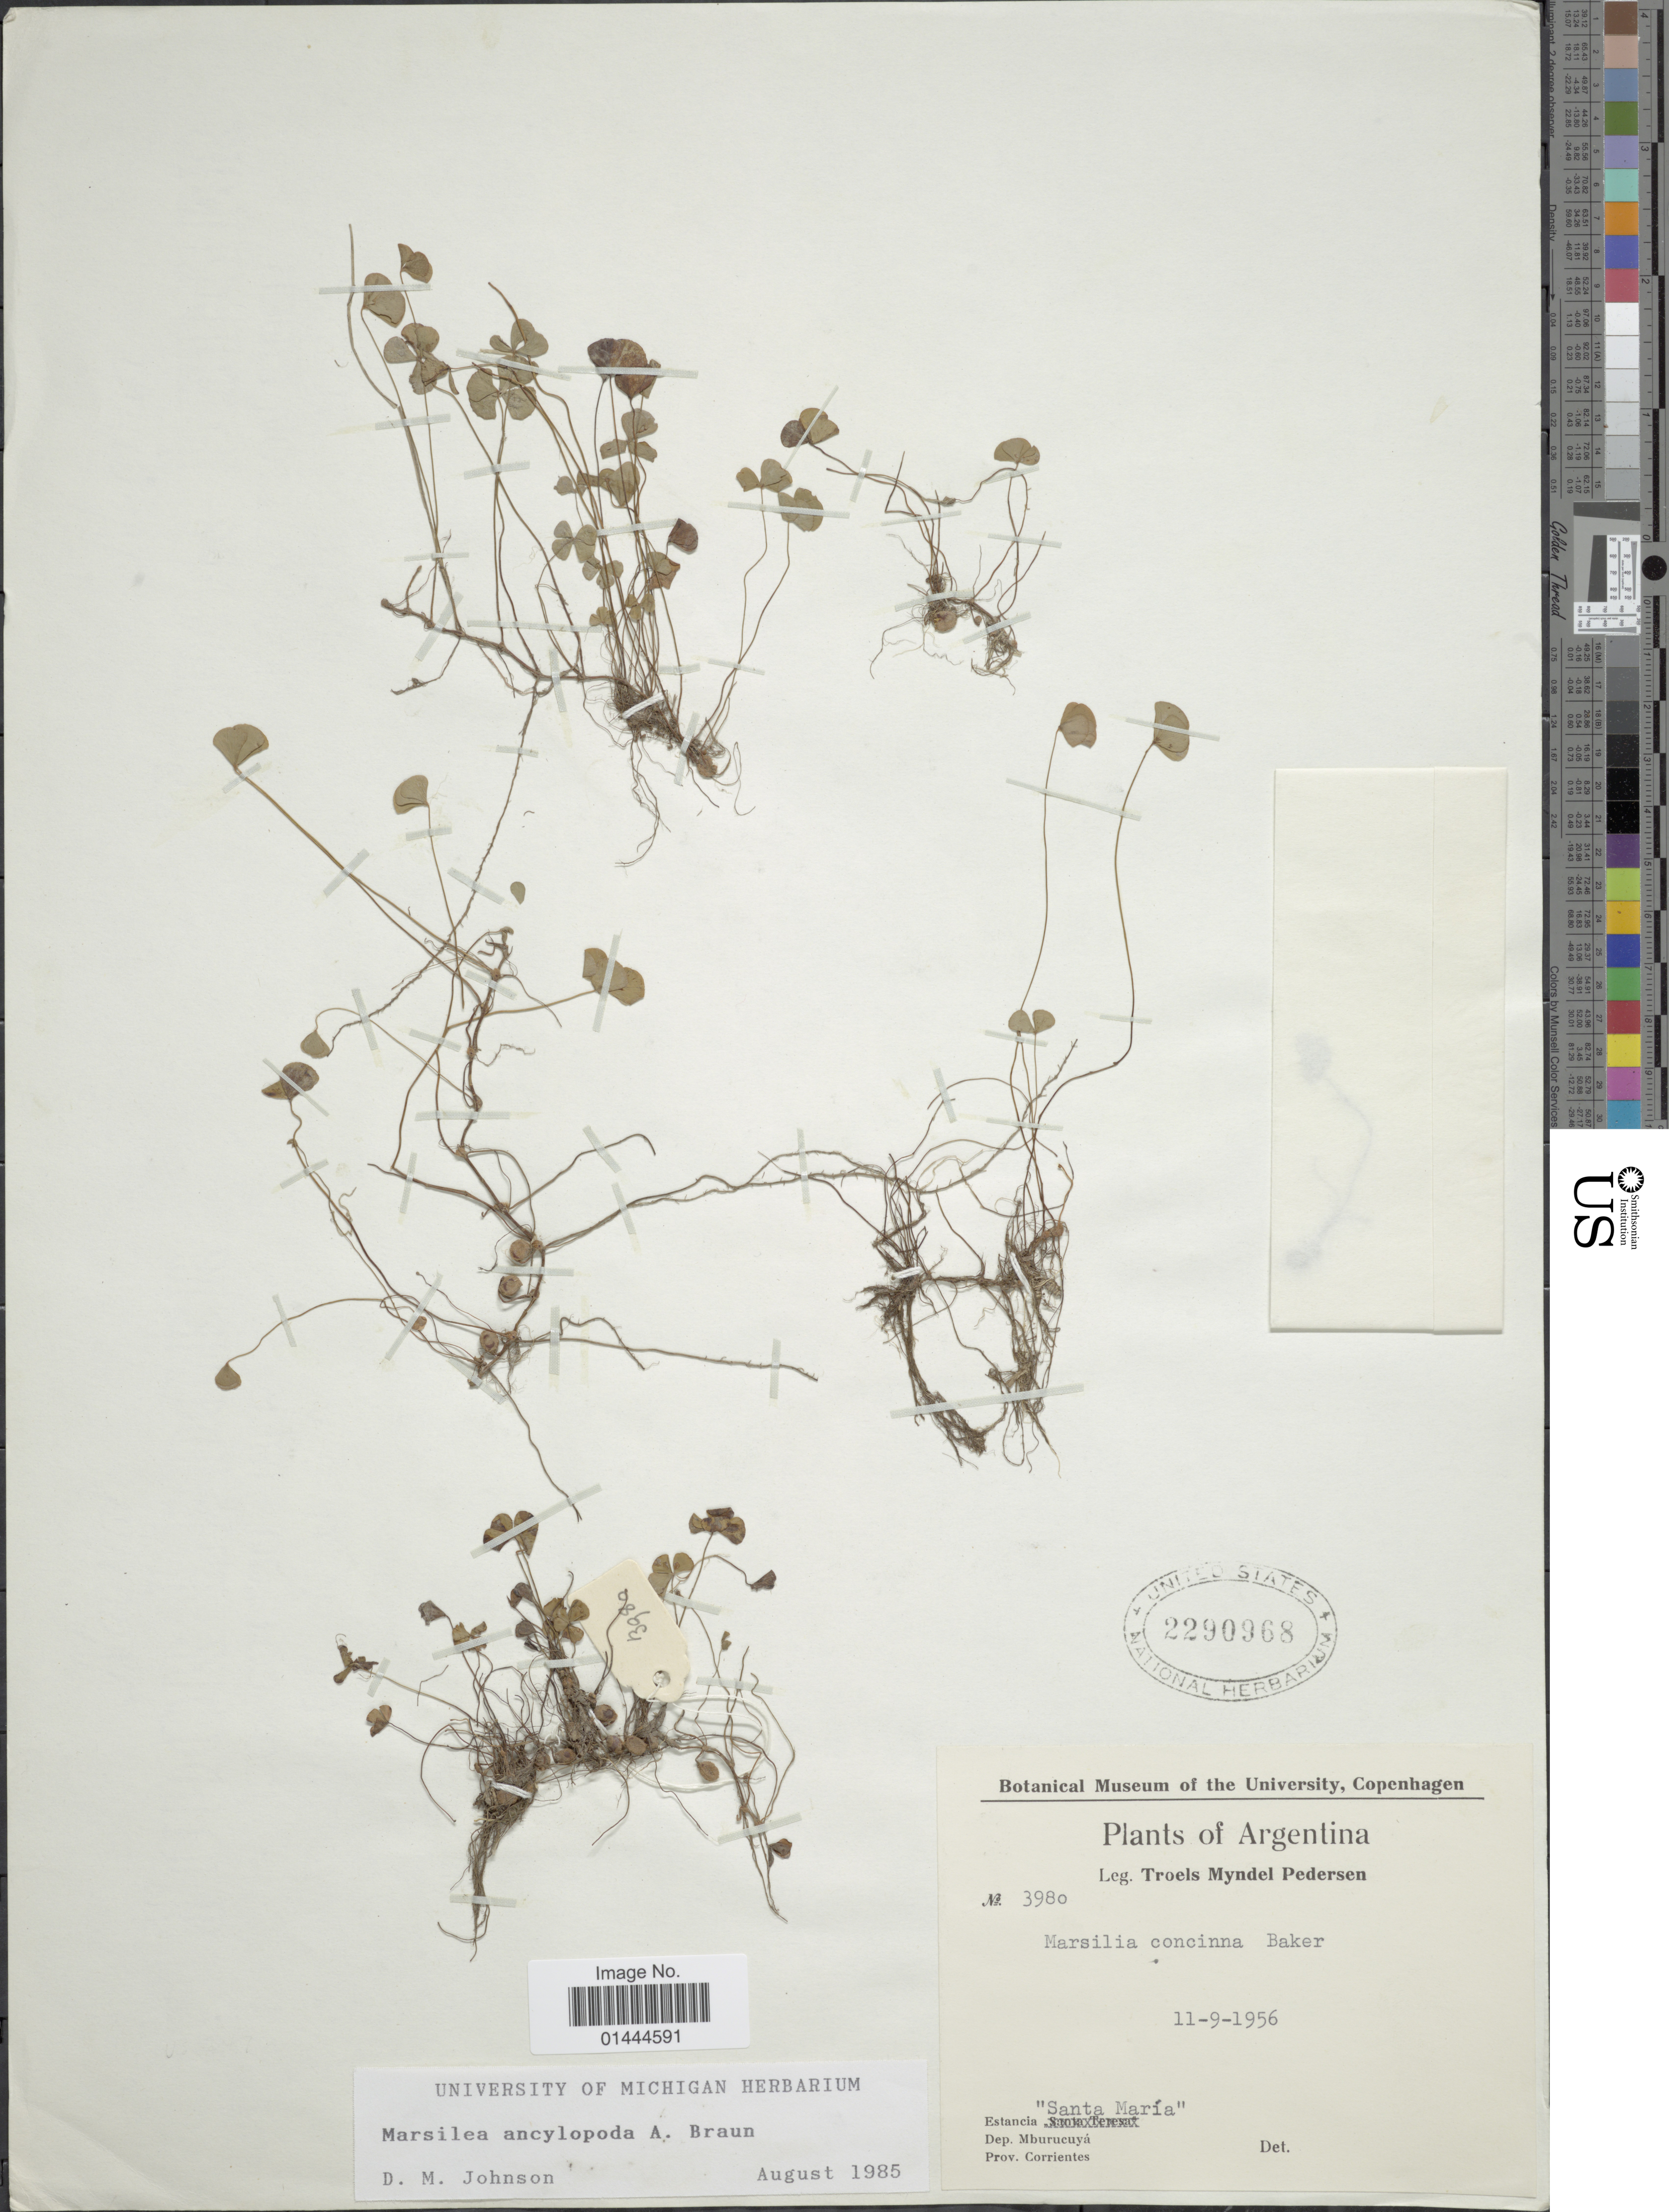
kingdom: Plantae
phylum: Tracheophyta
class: Polypodiopsida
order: Salviniales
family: Marsileaceae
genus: Marsilea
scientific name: Marsilea ancylopoda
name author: A. Braun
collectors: T. Pederson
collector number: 3980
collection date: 1956-09-11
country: Argentina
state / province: Corrientes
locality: Estancia Santa Maria, Dep. Mburucuya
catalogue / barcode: US 2290968